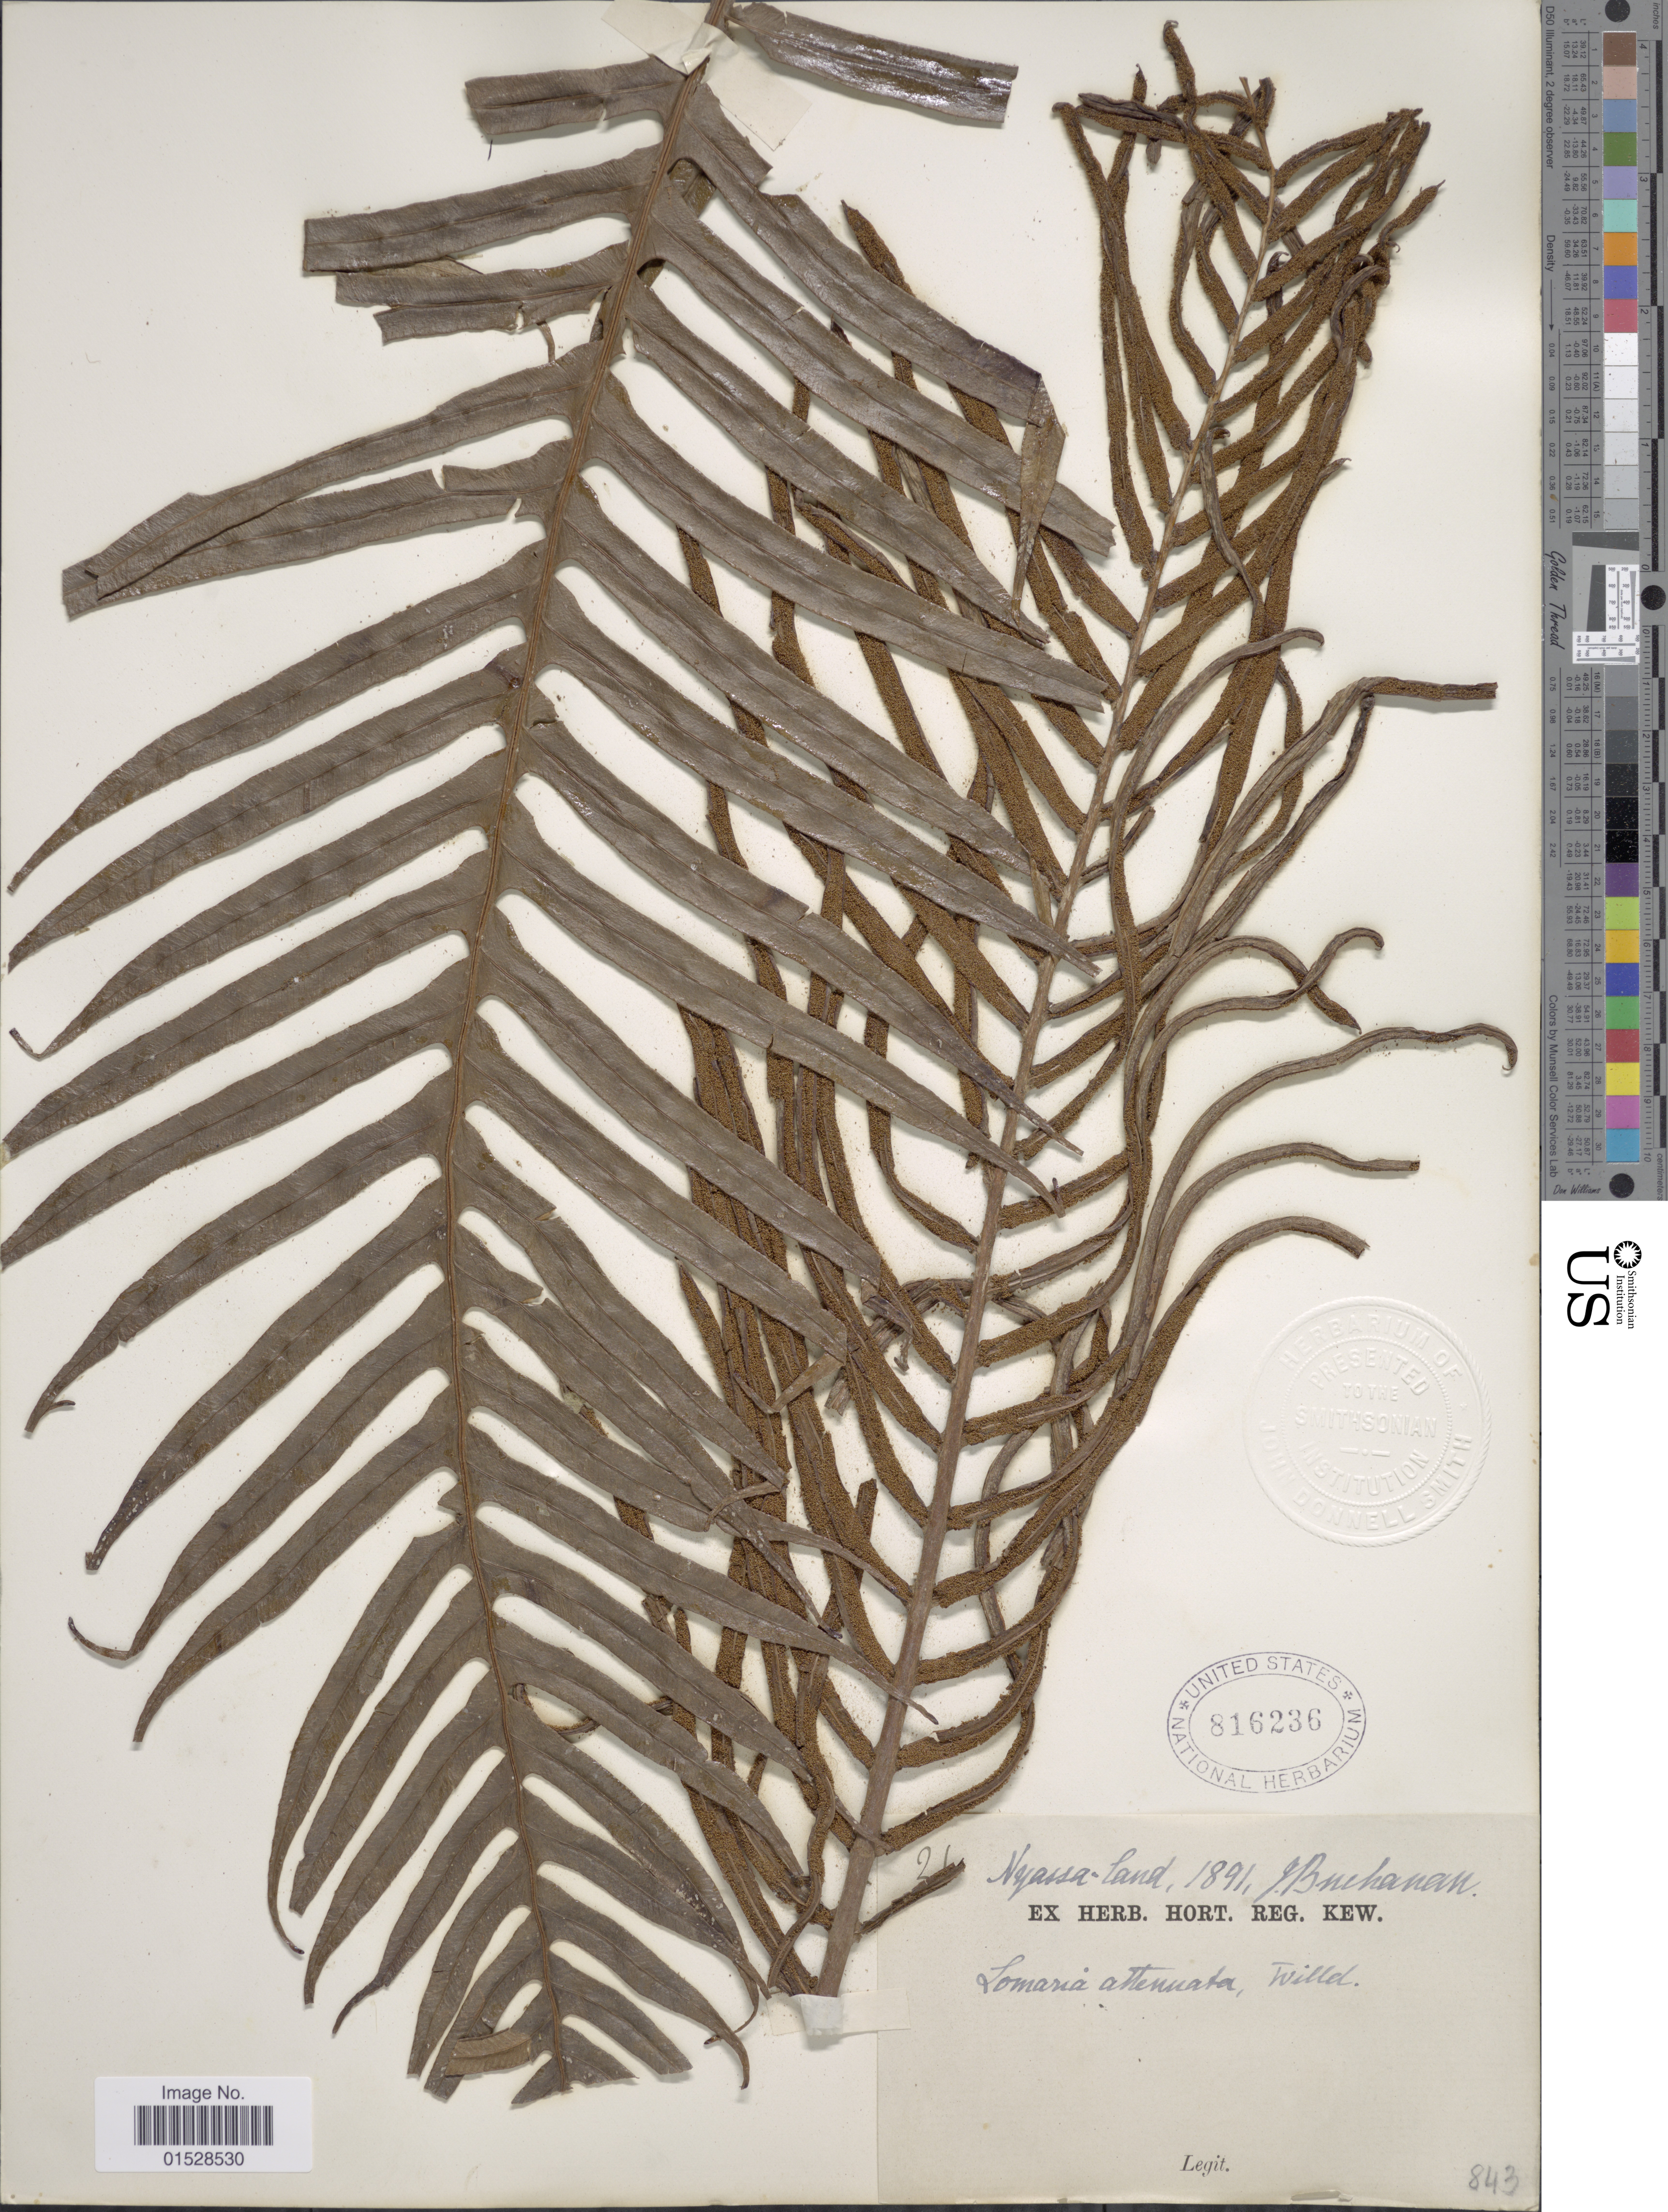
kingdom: Plantae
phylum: Tracheophyta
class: Polypodiopsida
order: Polypodiales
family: Blechnaceae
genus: Blechnum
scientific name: Blechnum attenuatum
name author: (Sw.) Mett.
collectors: J. Buchanan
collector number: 21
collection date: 1891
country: Malawi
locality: Nyassa-land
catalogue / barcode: US 816236